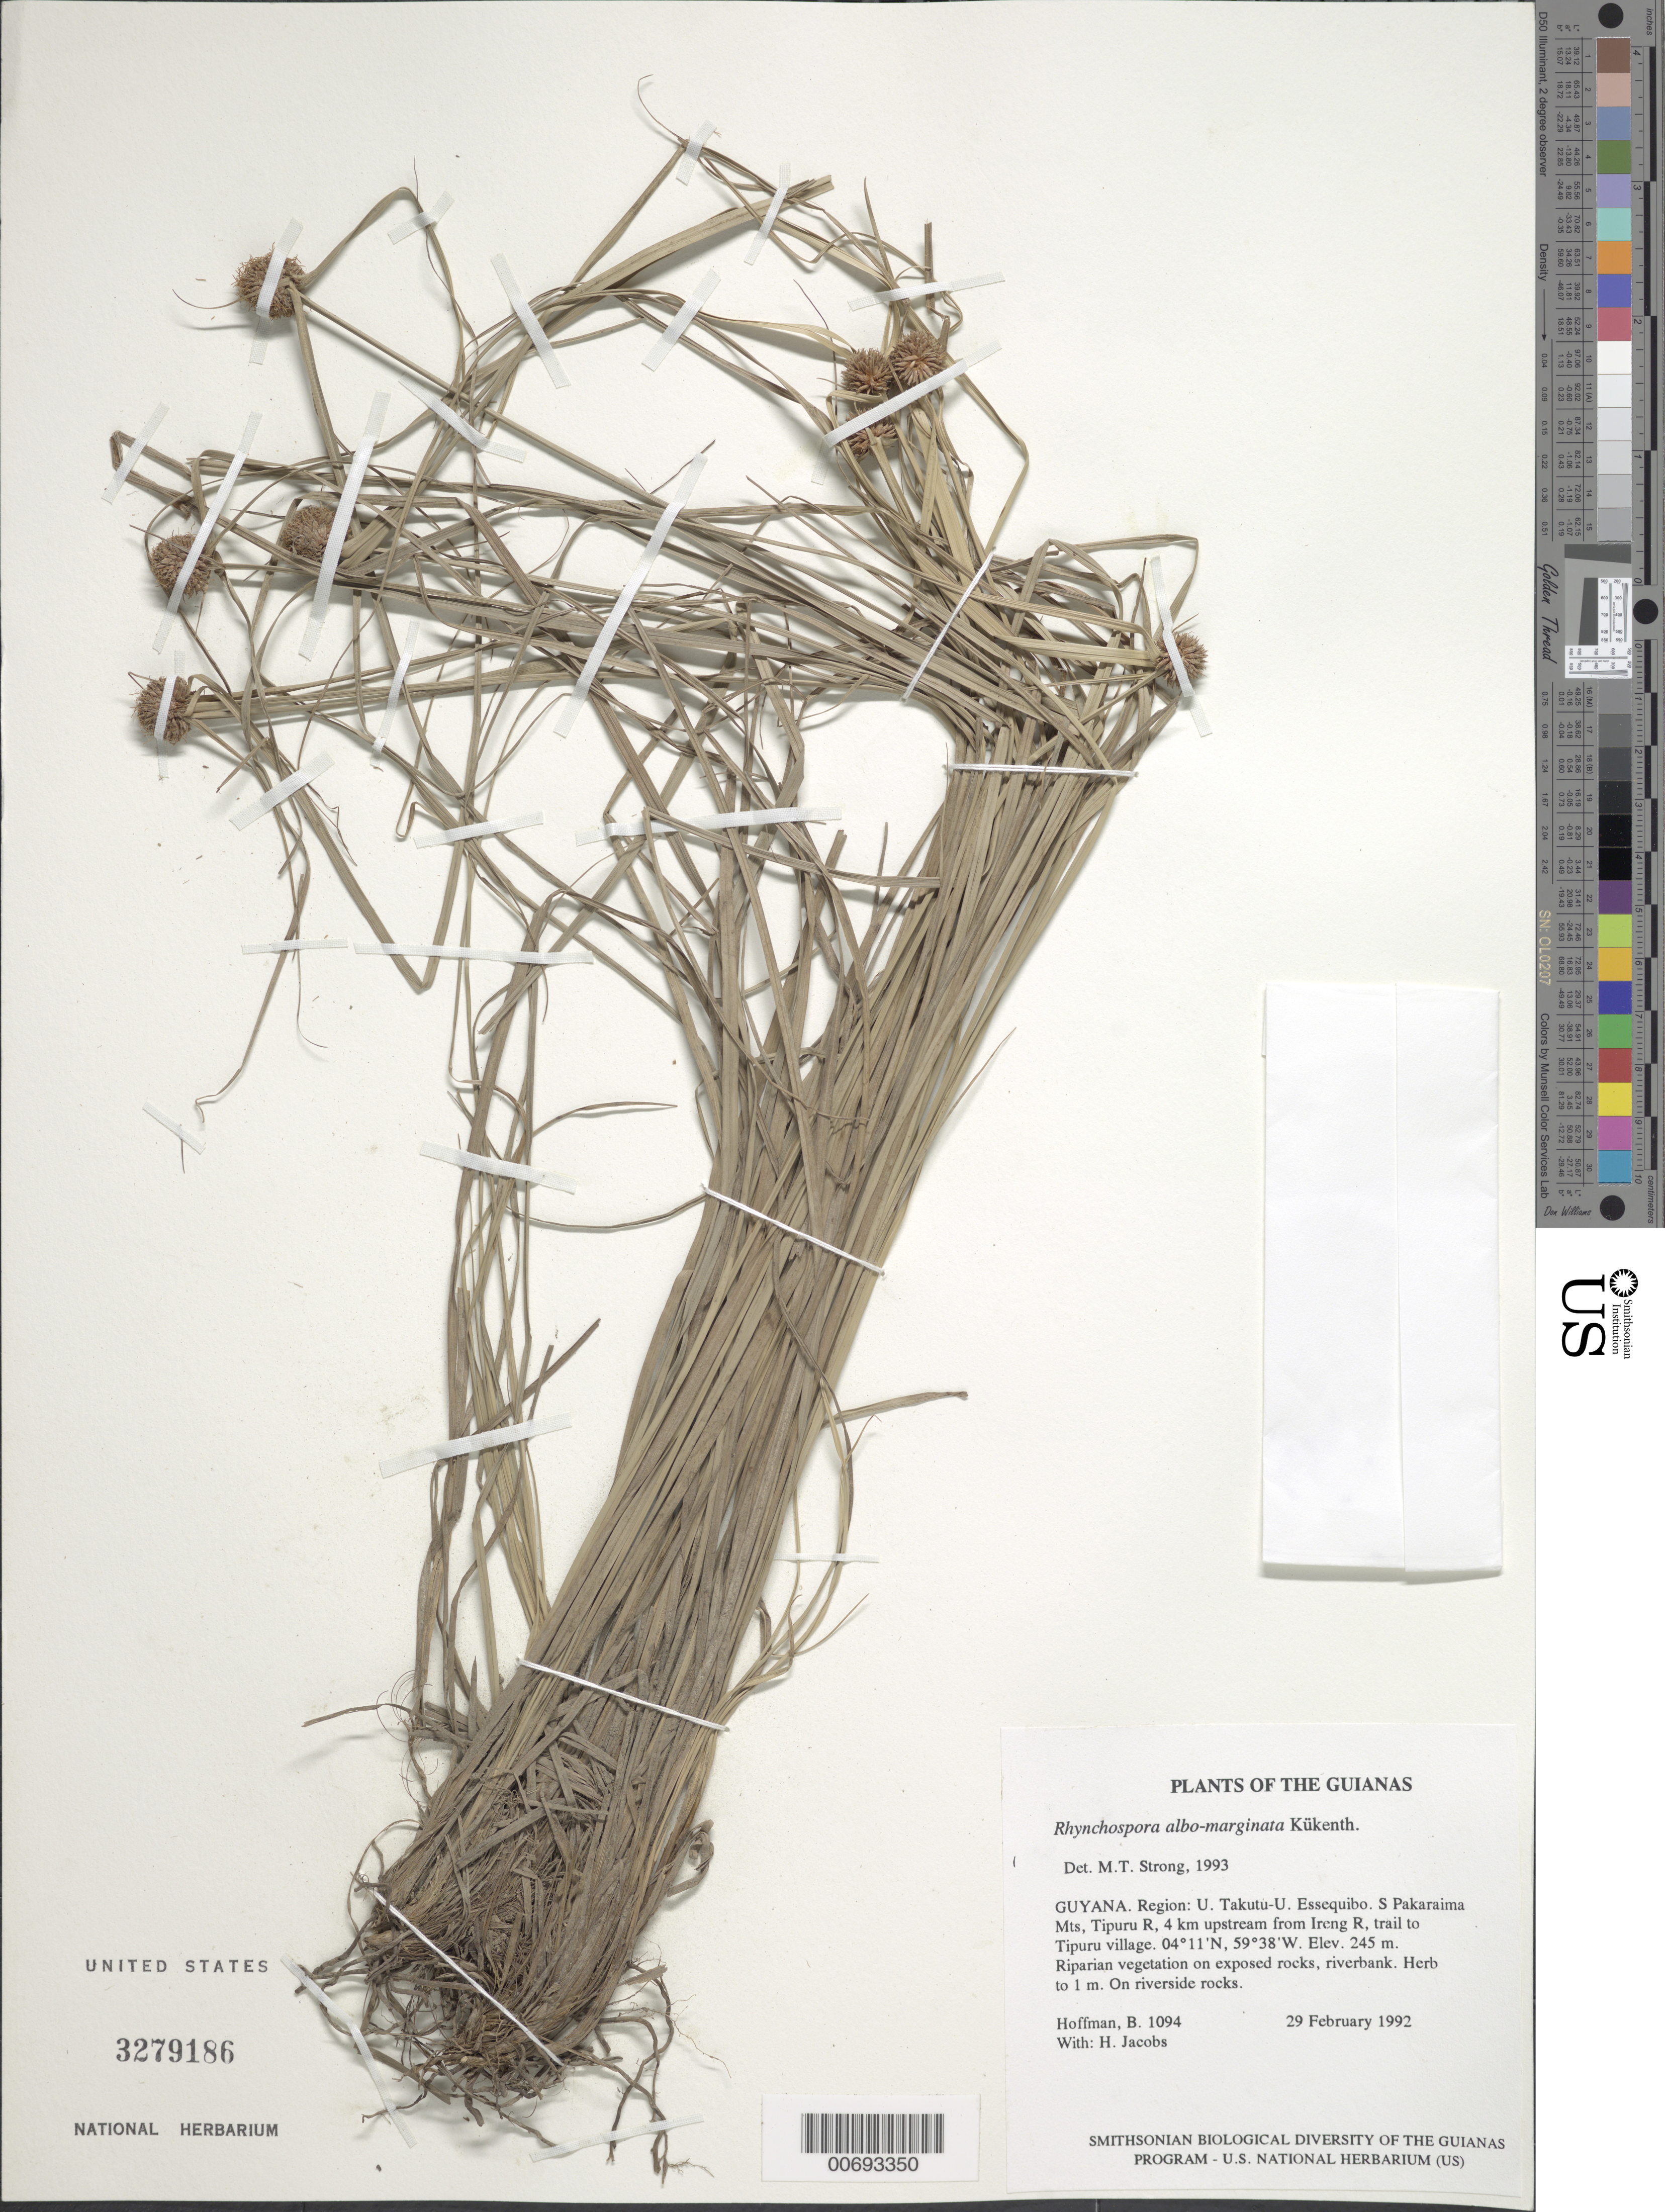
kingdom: Plantae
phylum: Tracheophyta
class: Liliopsida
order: Poales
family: Cyperaceae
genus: Rhynchospora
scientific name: Rhynchospora albomarginata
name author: Kük.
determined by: Strong, M. T., (US), Smithsonian Institution - National Museum of Natural History (UNITED STATES)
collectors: B. Hoffman & H. Jacobs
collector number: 1094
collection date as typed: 29 February 1992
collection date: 1992-02-29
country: Guyana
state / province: U. Takutu-U. Essequibo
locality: S Pakaraima Mts, Tipuru River, 4 km upstream from Ireng R., trail to Tipuru Village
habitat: Riparian vegetation on exposed rocks, riverbank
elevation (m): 245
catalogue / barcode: US 3279186